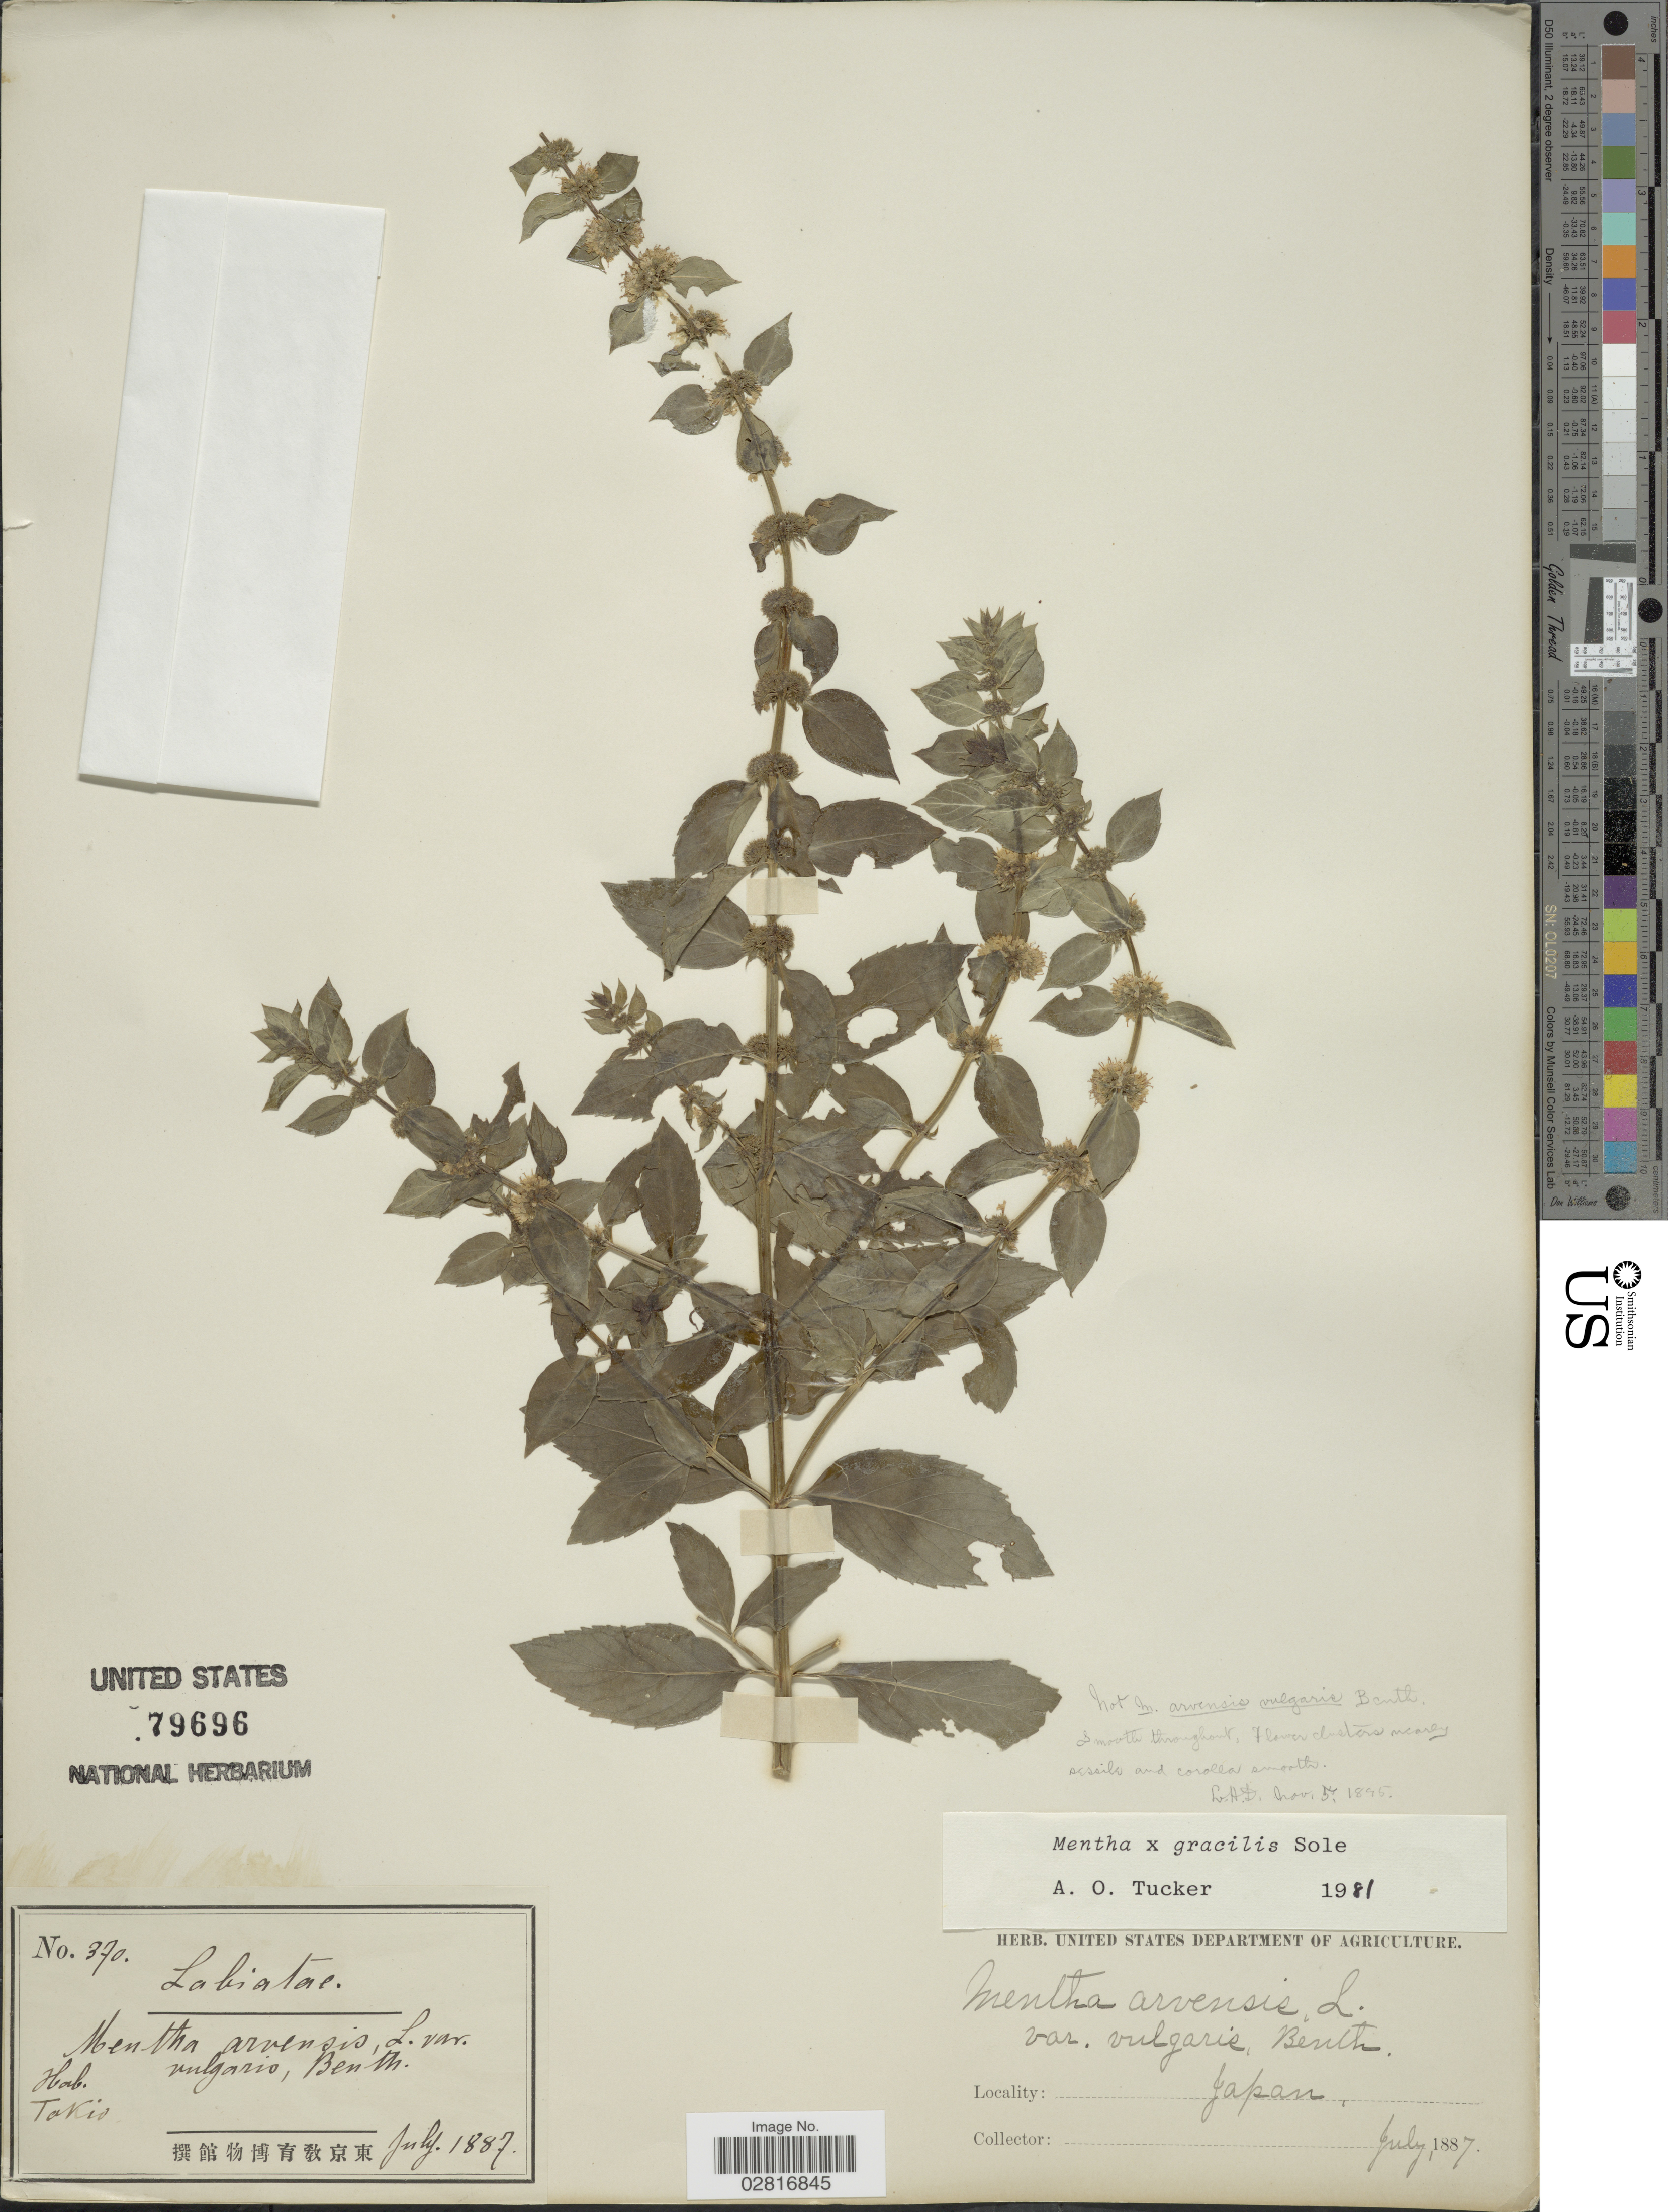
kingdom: Plantae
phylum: Tracheophyta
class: Magnoliopsida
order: Lamiales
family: Lamiaceae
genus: Mentha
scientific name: Mentha x gentilis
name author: L.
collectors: ex herb. U. S. Department of Agriculture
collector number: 370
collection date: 1887-07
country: Japan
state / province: Tokyo, Federal City of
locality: Tokio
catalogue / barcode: US 79696